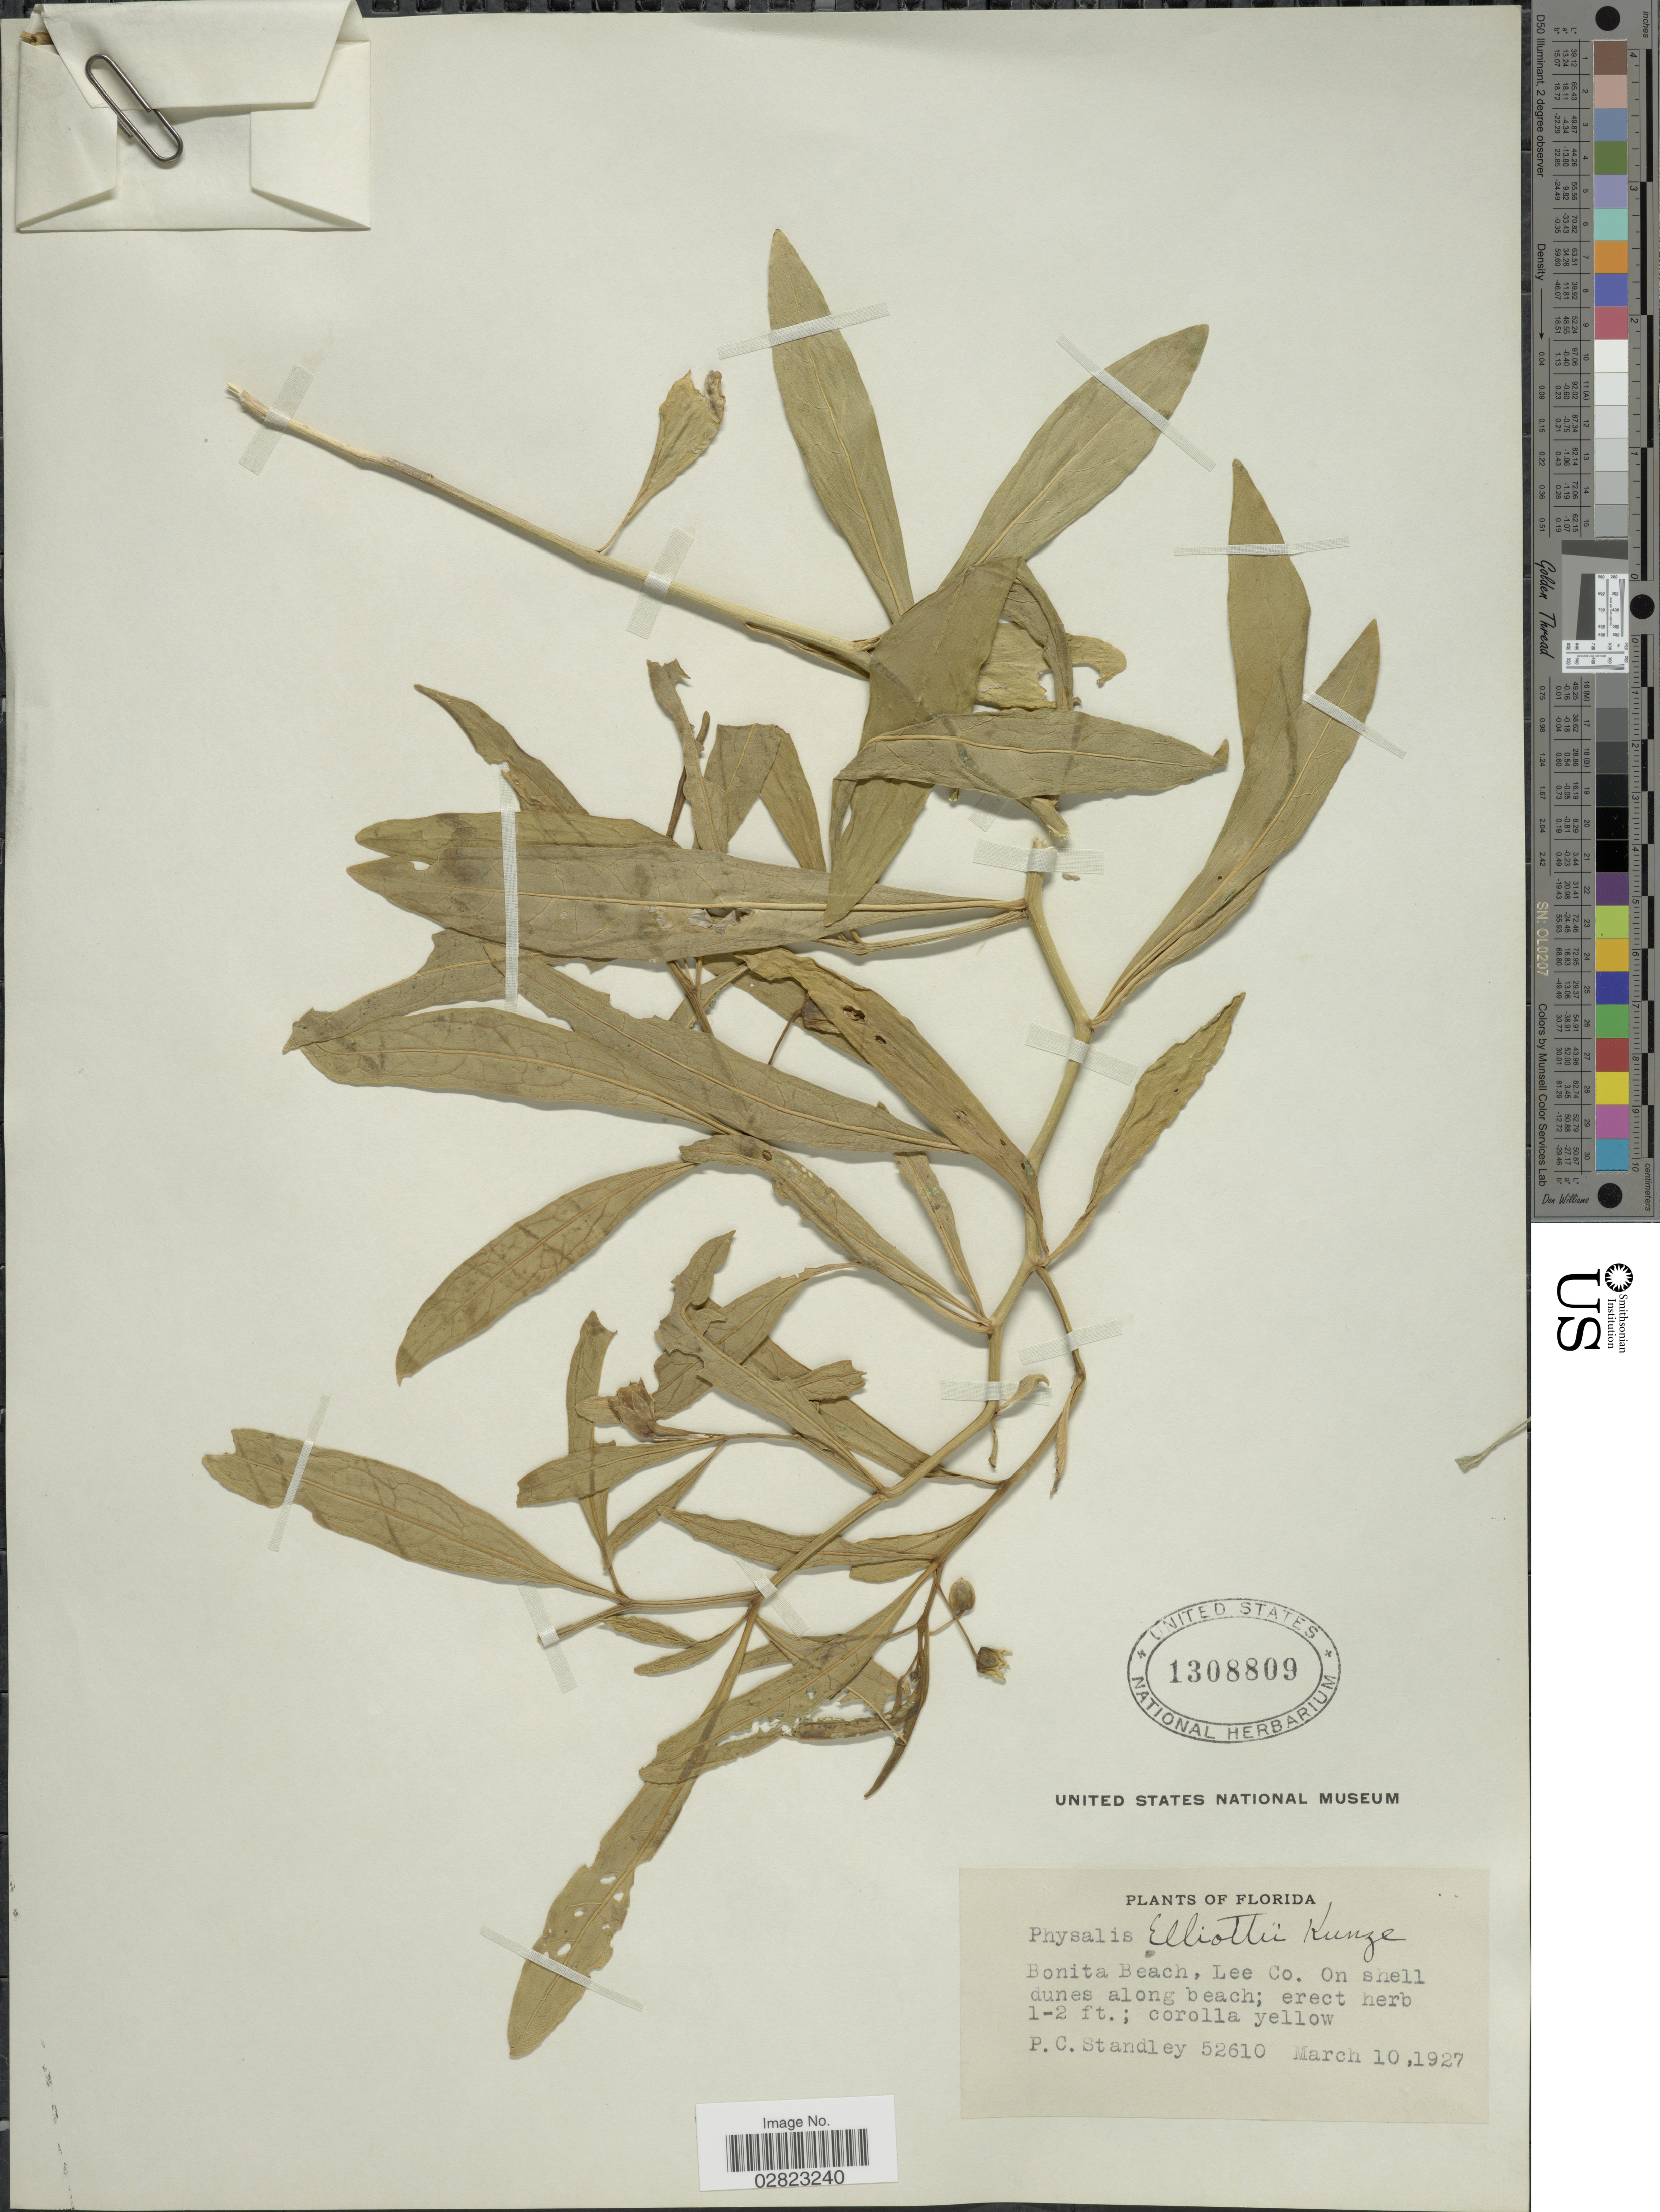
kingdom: Plantae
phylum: Tracheophyta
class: Magnoliopsida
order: Solanales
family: Solanaceae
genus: Physalis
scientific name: Physalis elliottii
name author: Kunze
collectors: P. C. Standley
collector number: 52610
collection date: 1927-03-10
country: United States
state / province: Florida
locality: Bonita Beach, Lee Co.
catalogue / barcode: US 1308809